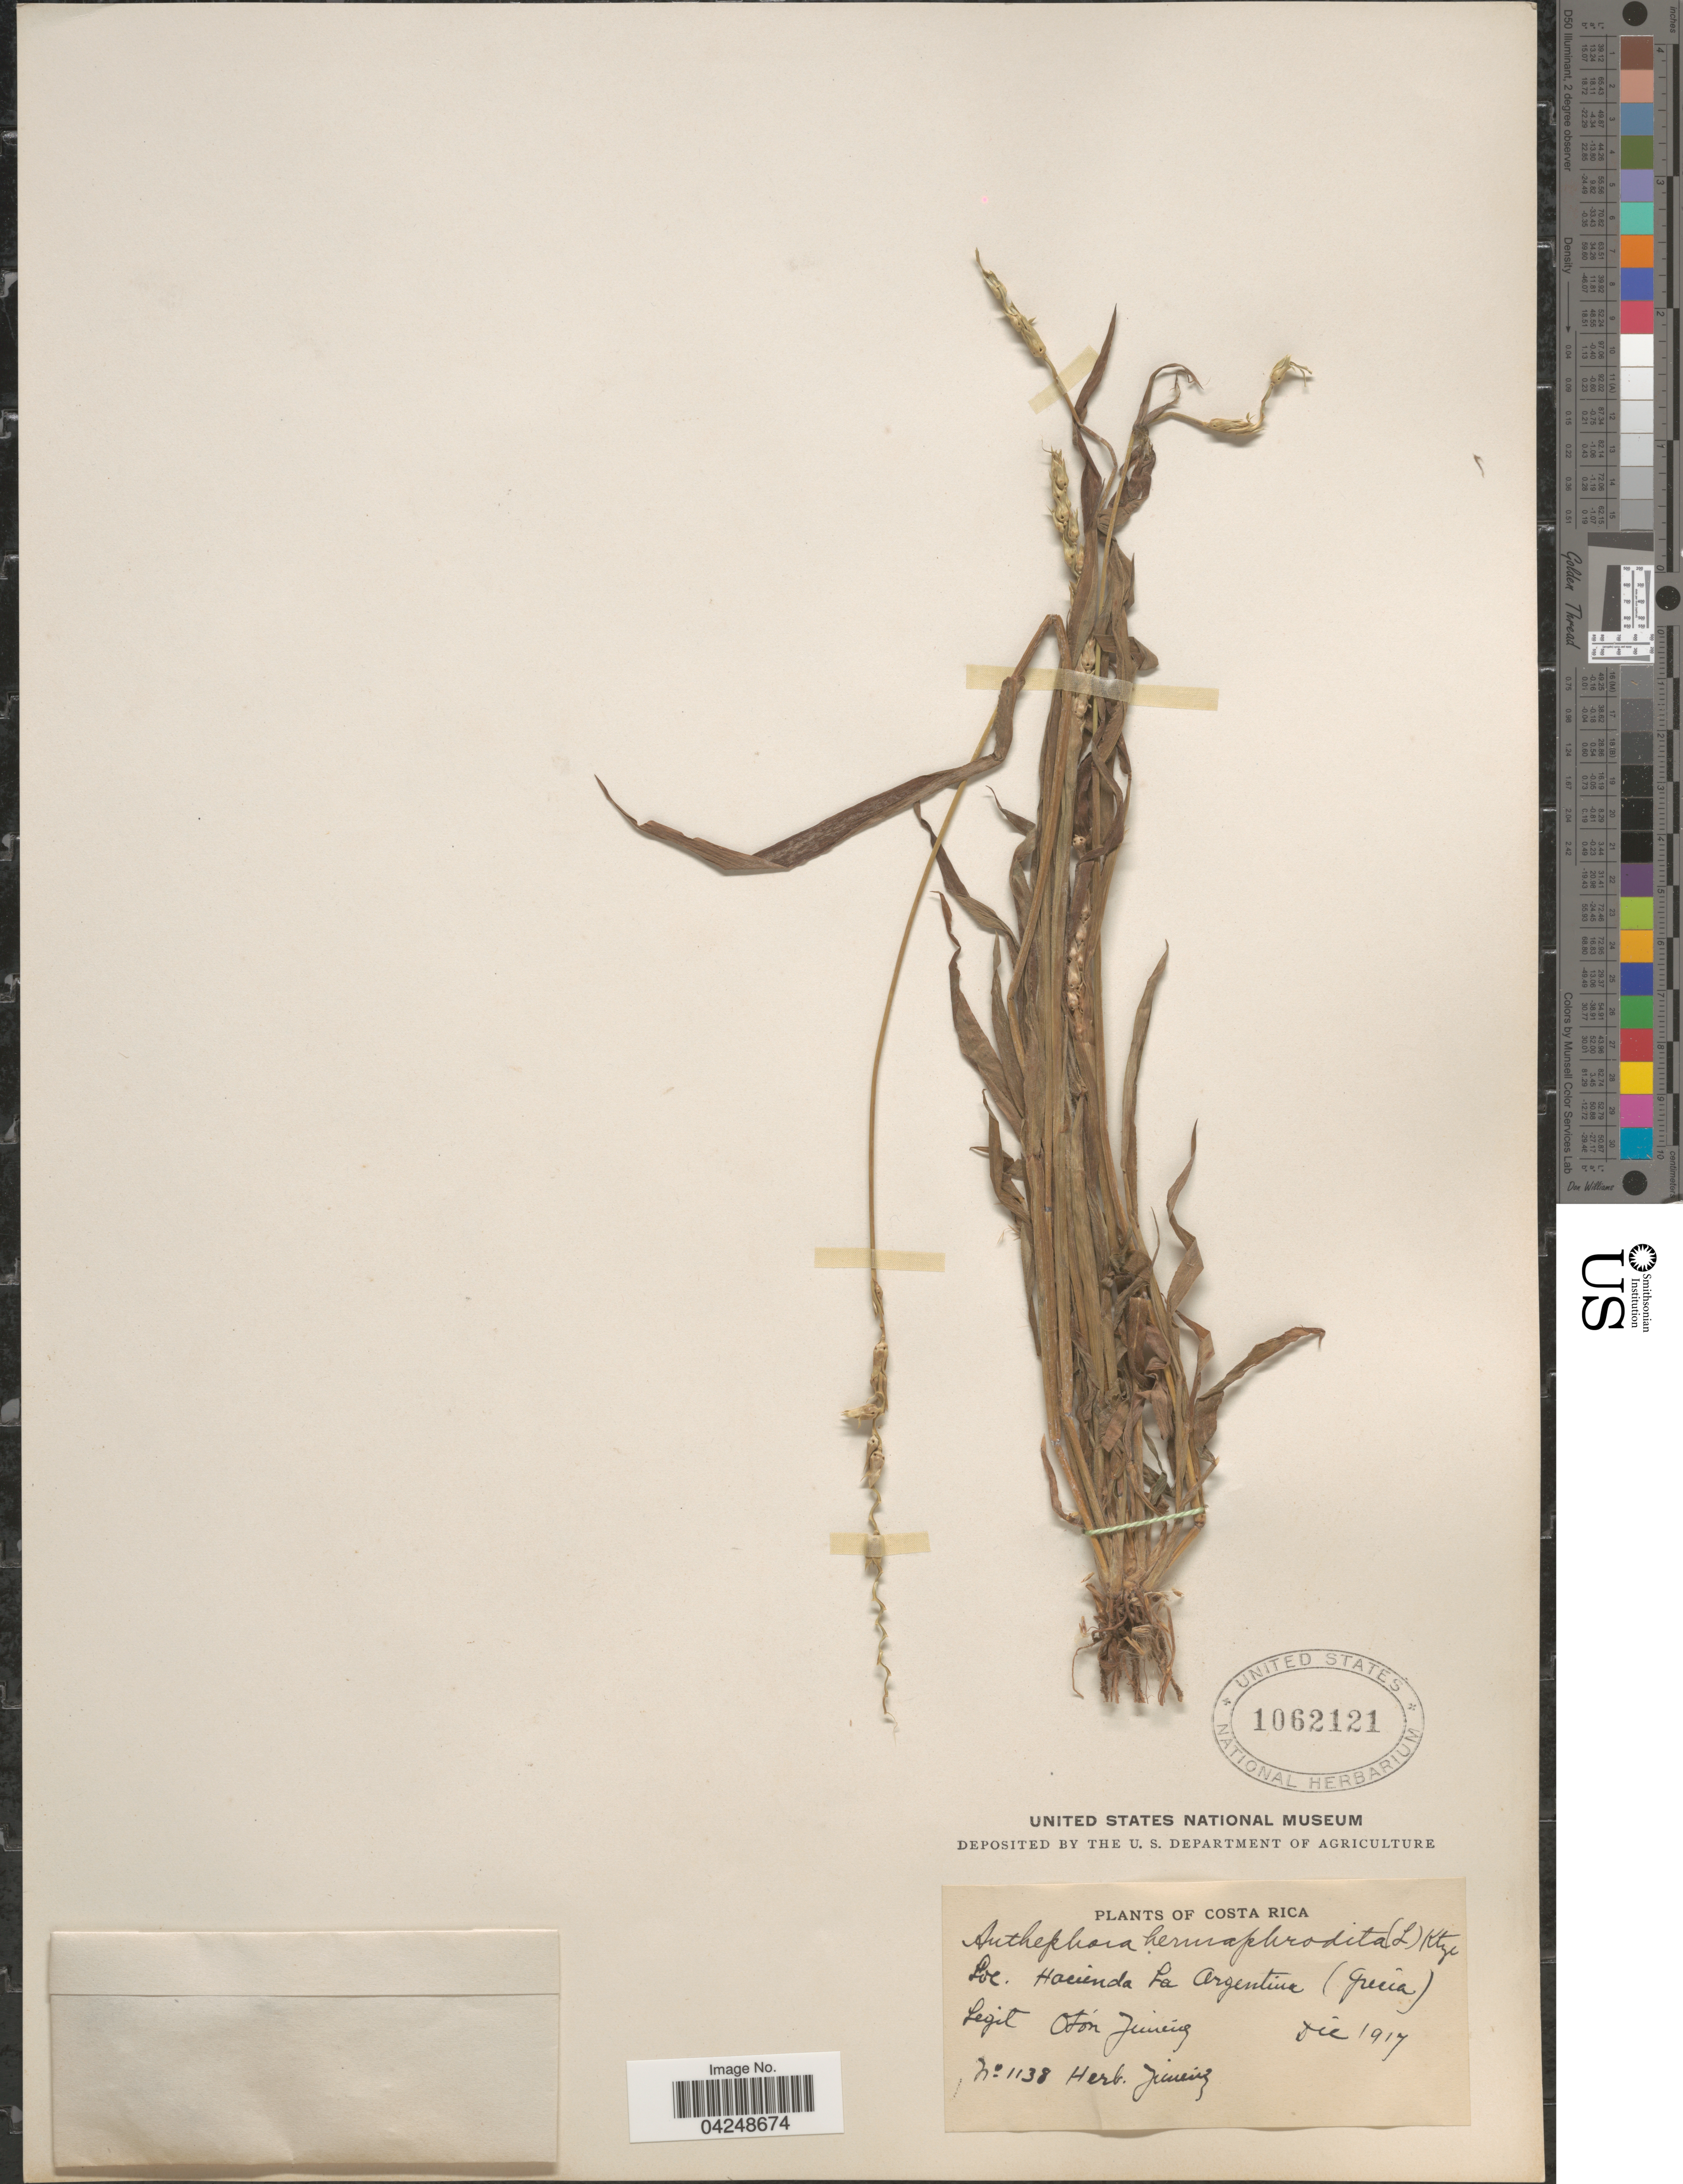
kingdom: Plantae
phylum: Tracheophyta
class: Liliopsida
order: Poales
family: Poaceae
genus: Anthephora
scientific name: Anthephora hermaphrodita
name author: (L.) Kuntze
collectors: O. Jimenez L.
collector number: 1138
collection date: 1917-12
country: Costa Rica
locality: Hacienda La Argentina (Grecia).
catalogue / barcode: US 1062121